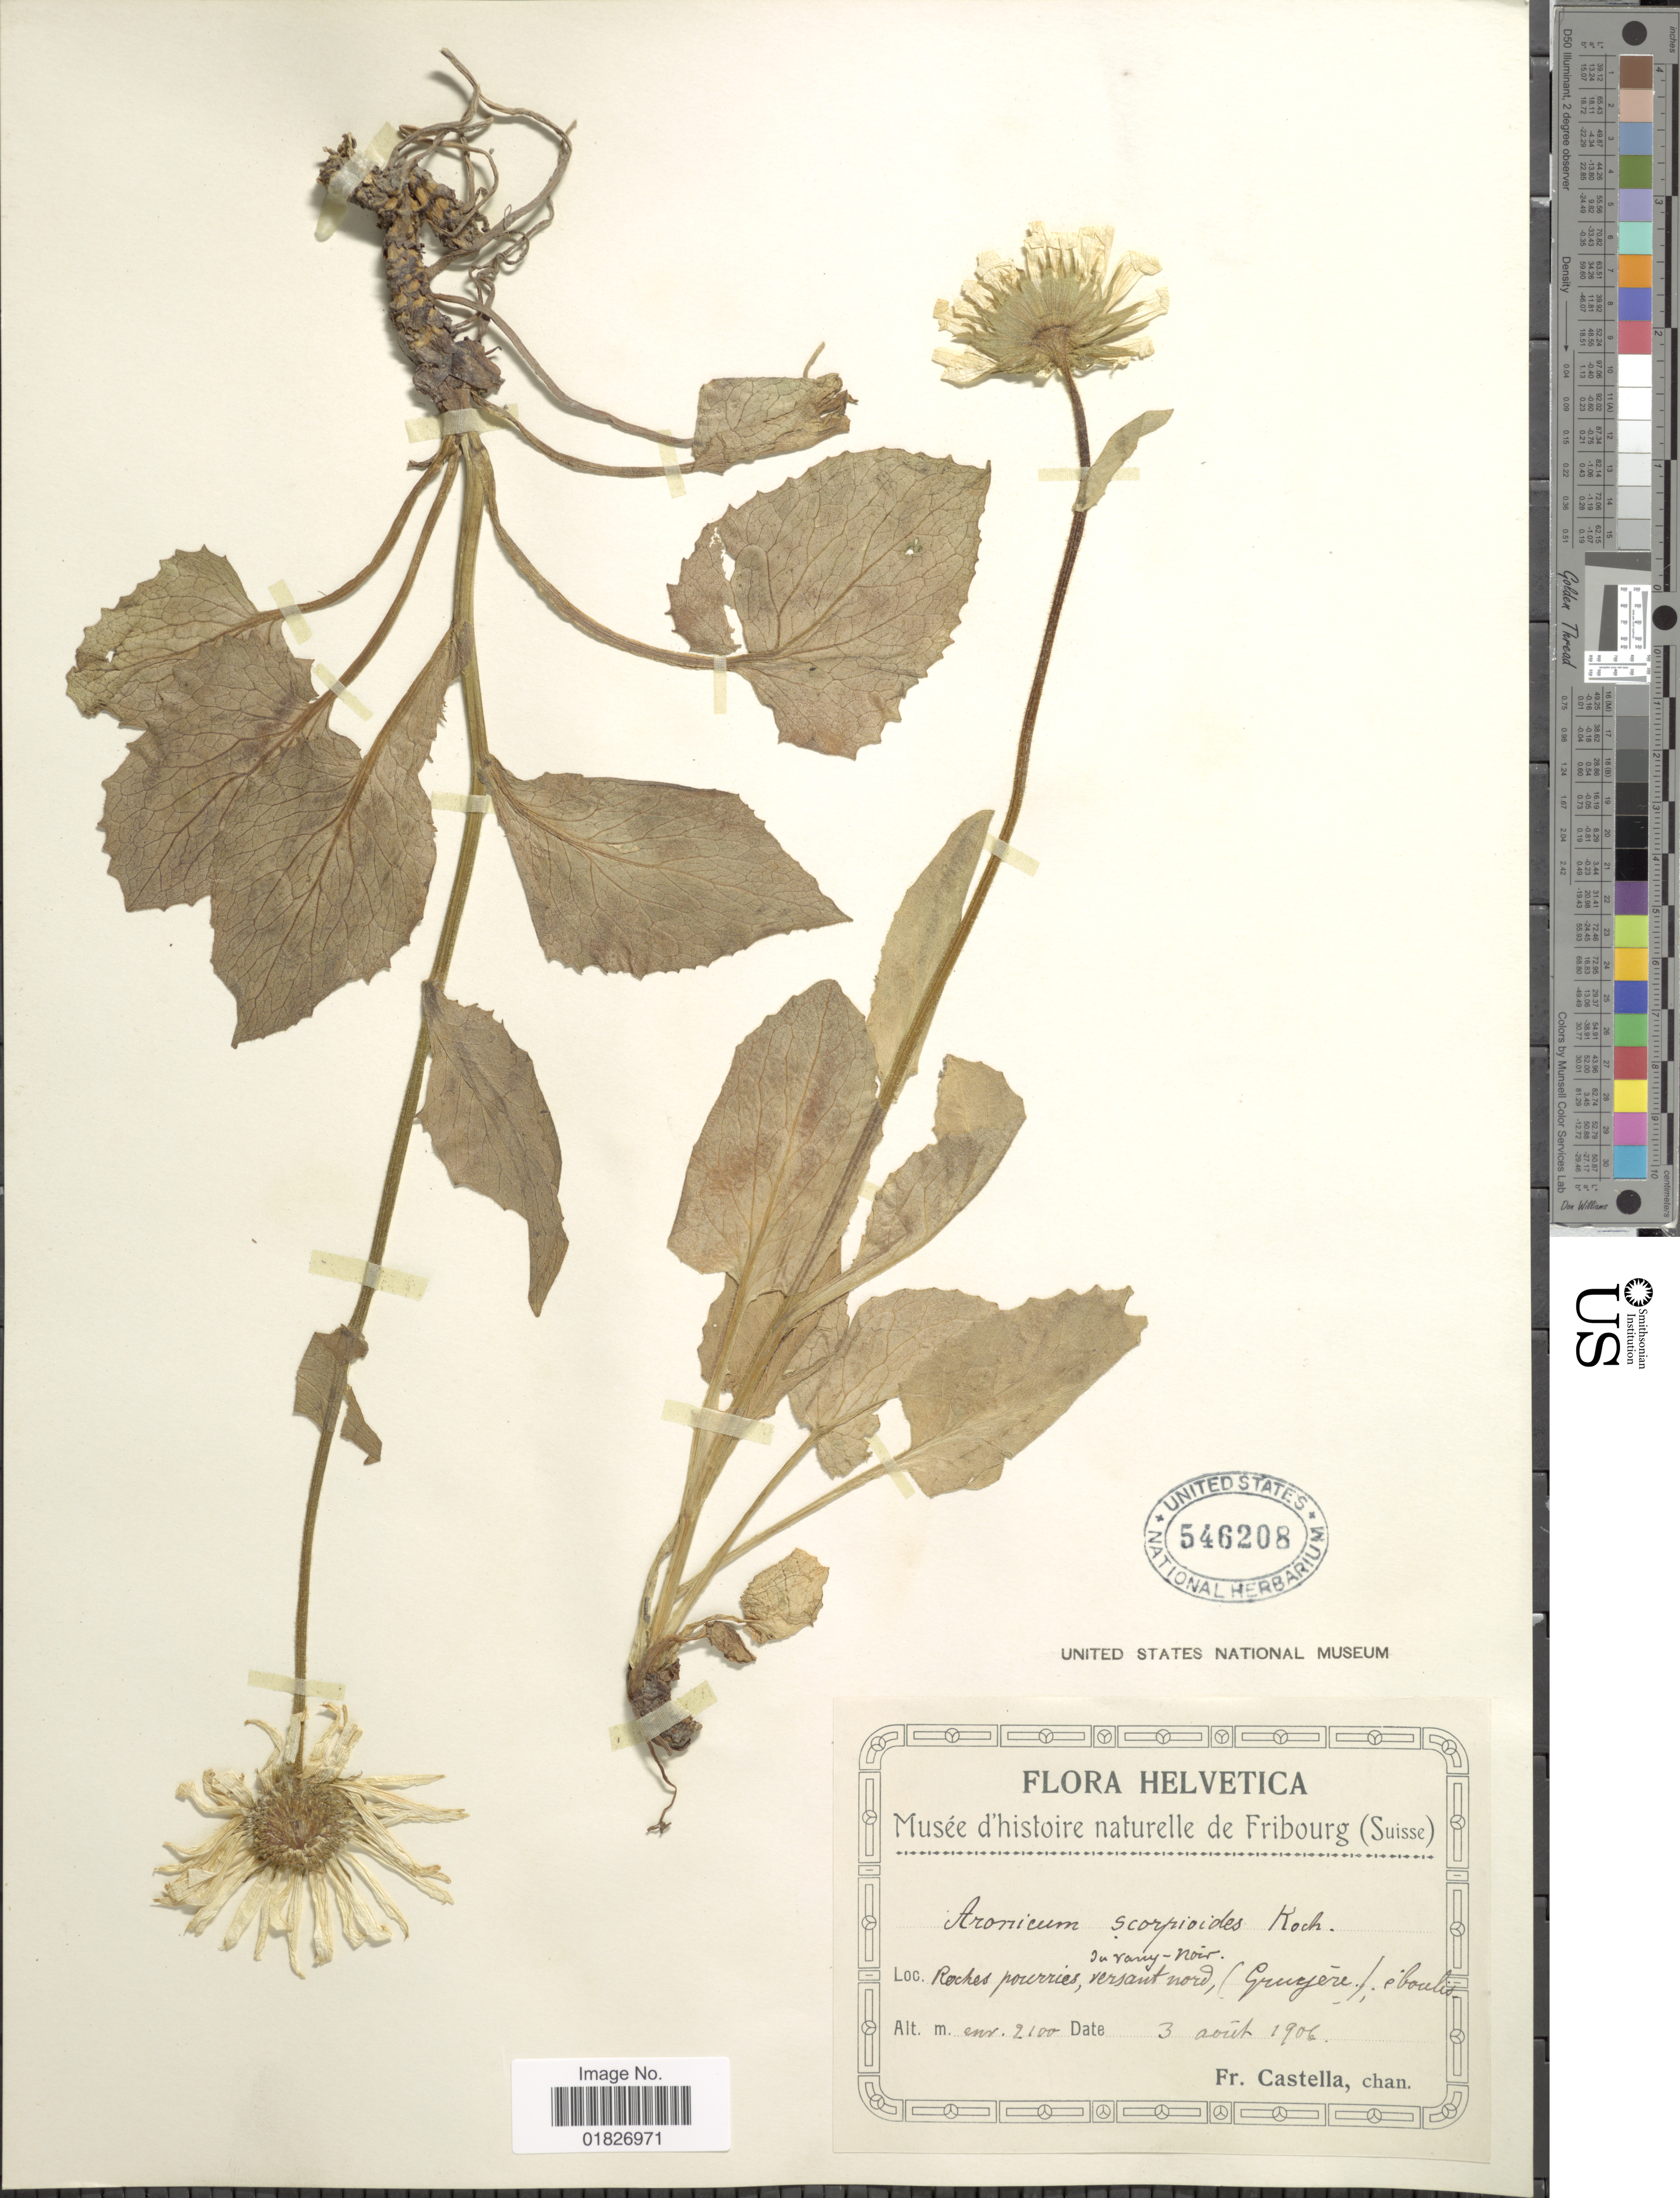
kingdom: Plantae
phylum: Tracheophyta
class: Magnoliopsida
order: Asterales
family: Asteraceae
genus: Doronicum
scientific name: Doronicum grandiflorum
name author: (Nyman) Rydb. & Fourc.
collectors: Fr. Castella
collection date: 1906-08-03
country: Switzerland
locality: Helvetica, Roches pouries, versant nord, Gruyere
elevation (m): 2100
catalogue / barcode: US 546208